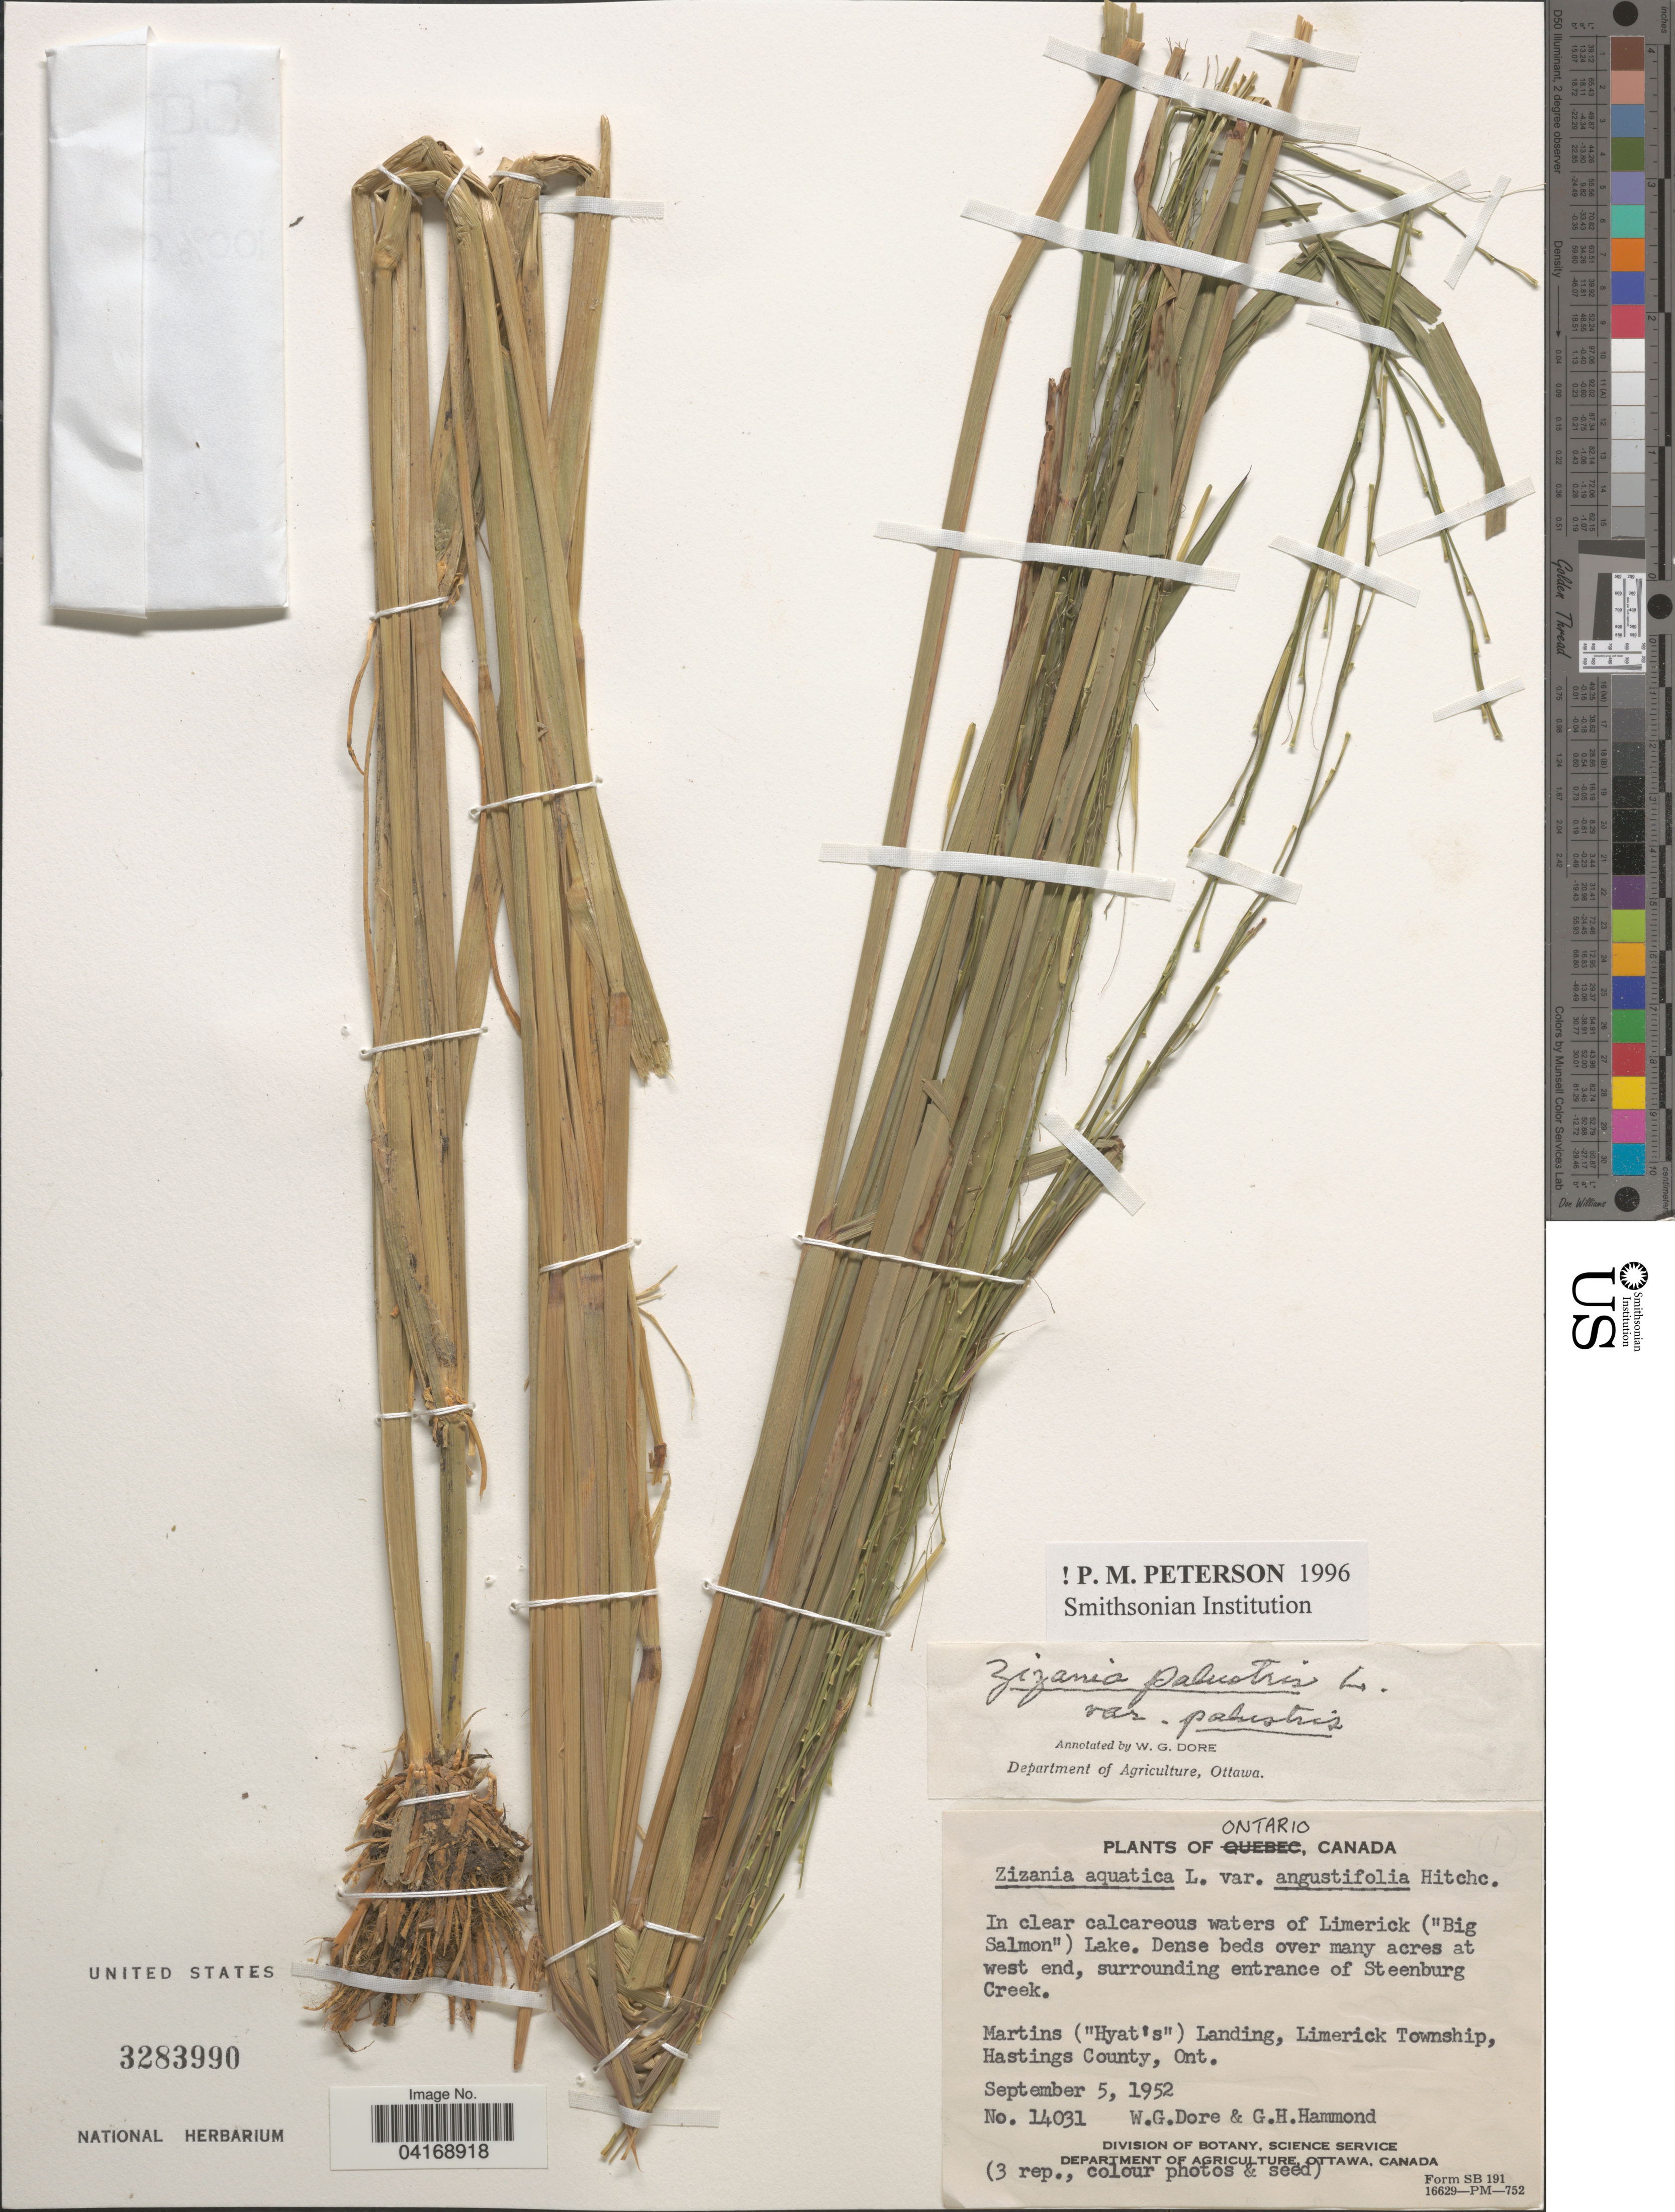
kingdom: Plantae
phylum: Tracheophyta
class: Liliopsida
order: Poales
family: Poaceae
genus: Zizania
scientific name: Zizania palustris var. palustris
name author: L.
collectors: W. Dore & G. Hammond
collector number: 14031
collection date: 1952-09-05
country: Canada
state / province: Ontario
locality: In clear calcareous waters of Limerick ("Big Salmon") Lake. Dense beds over many acres at west end, surrounding entrance of Steenburg Creek. Martins ("Hyat's") Landing, Limerick Township, Hastings County.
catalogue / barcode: US 3283990